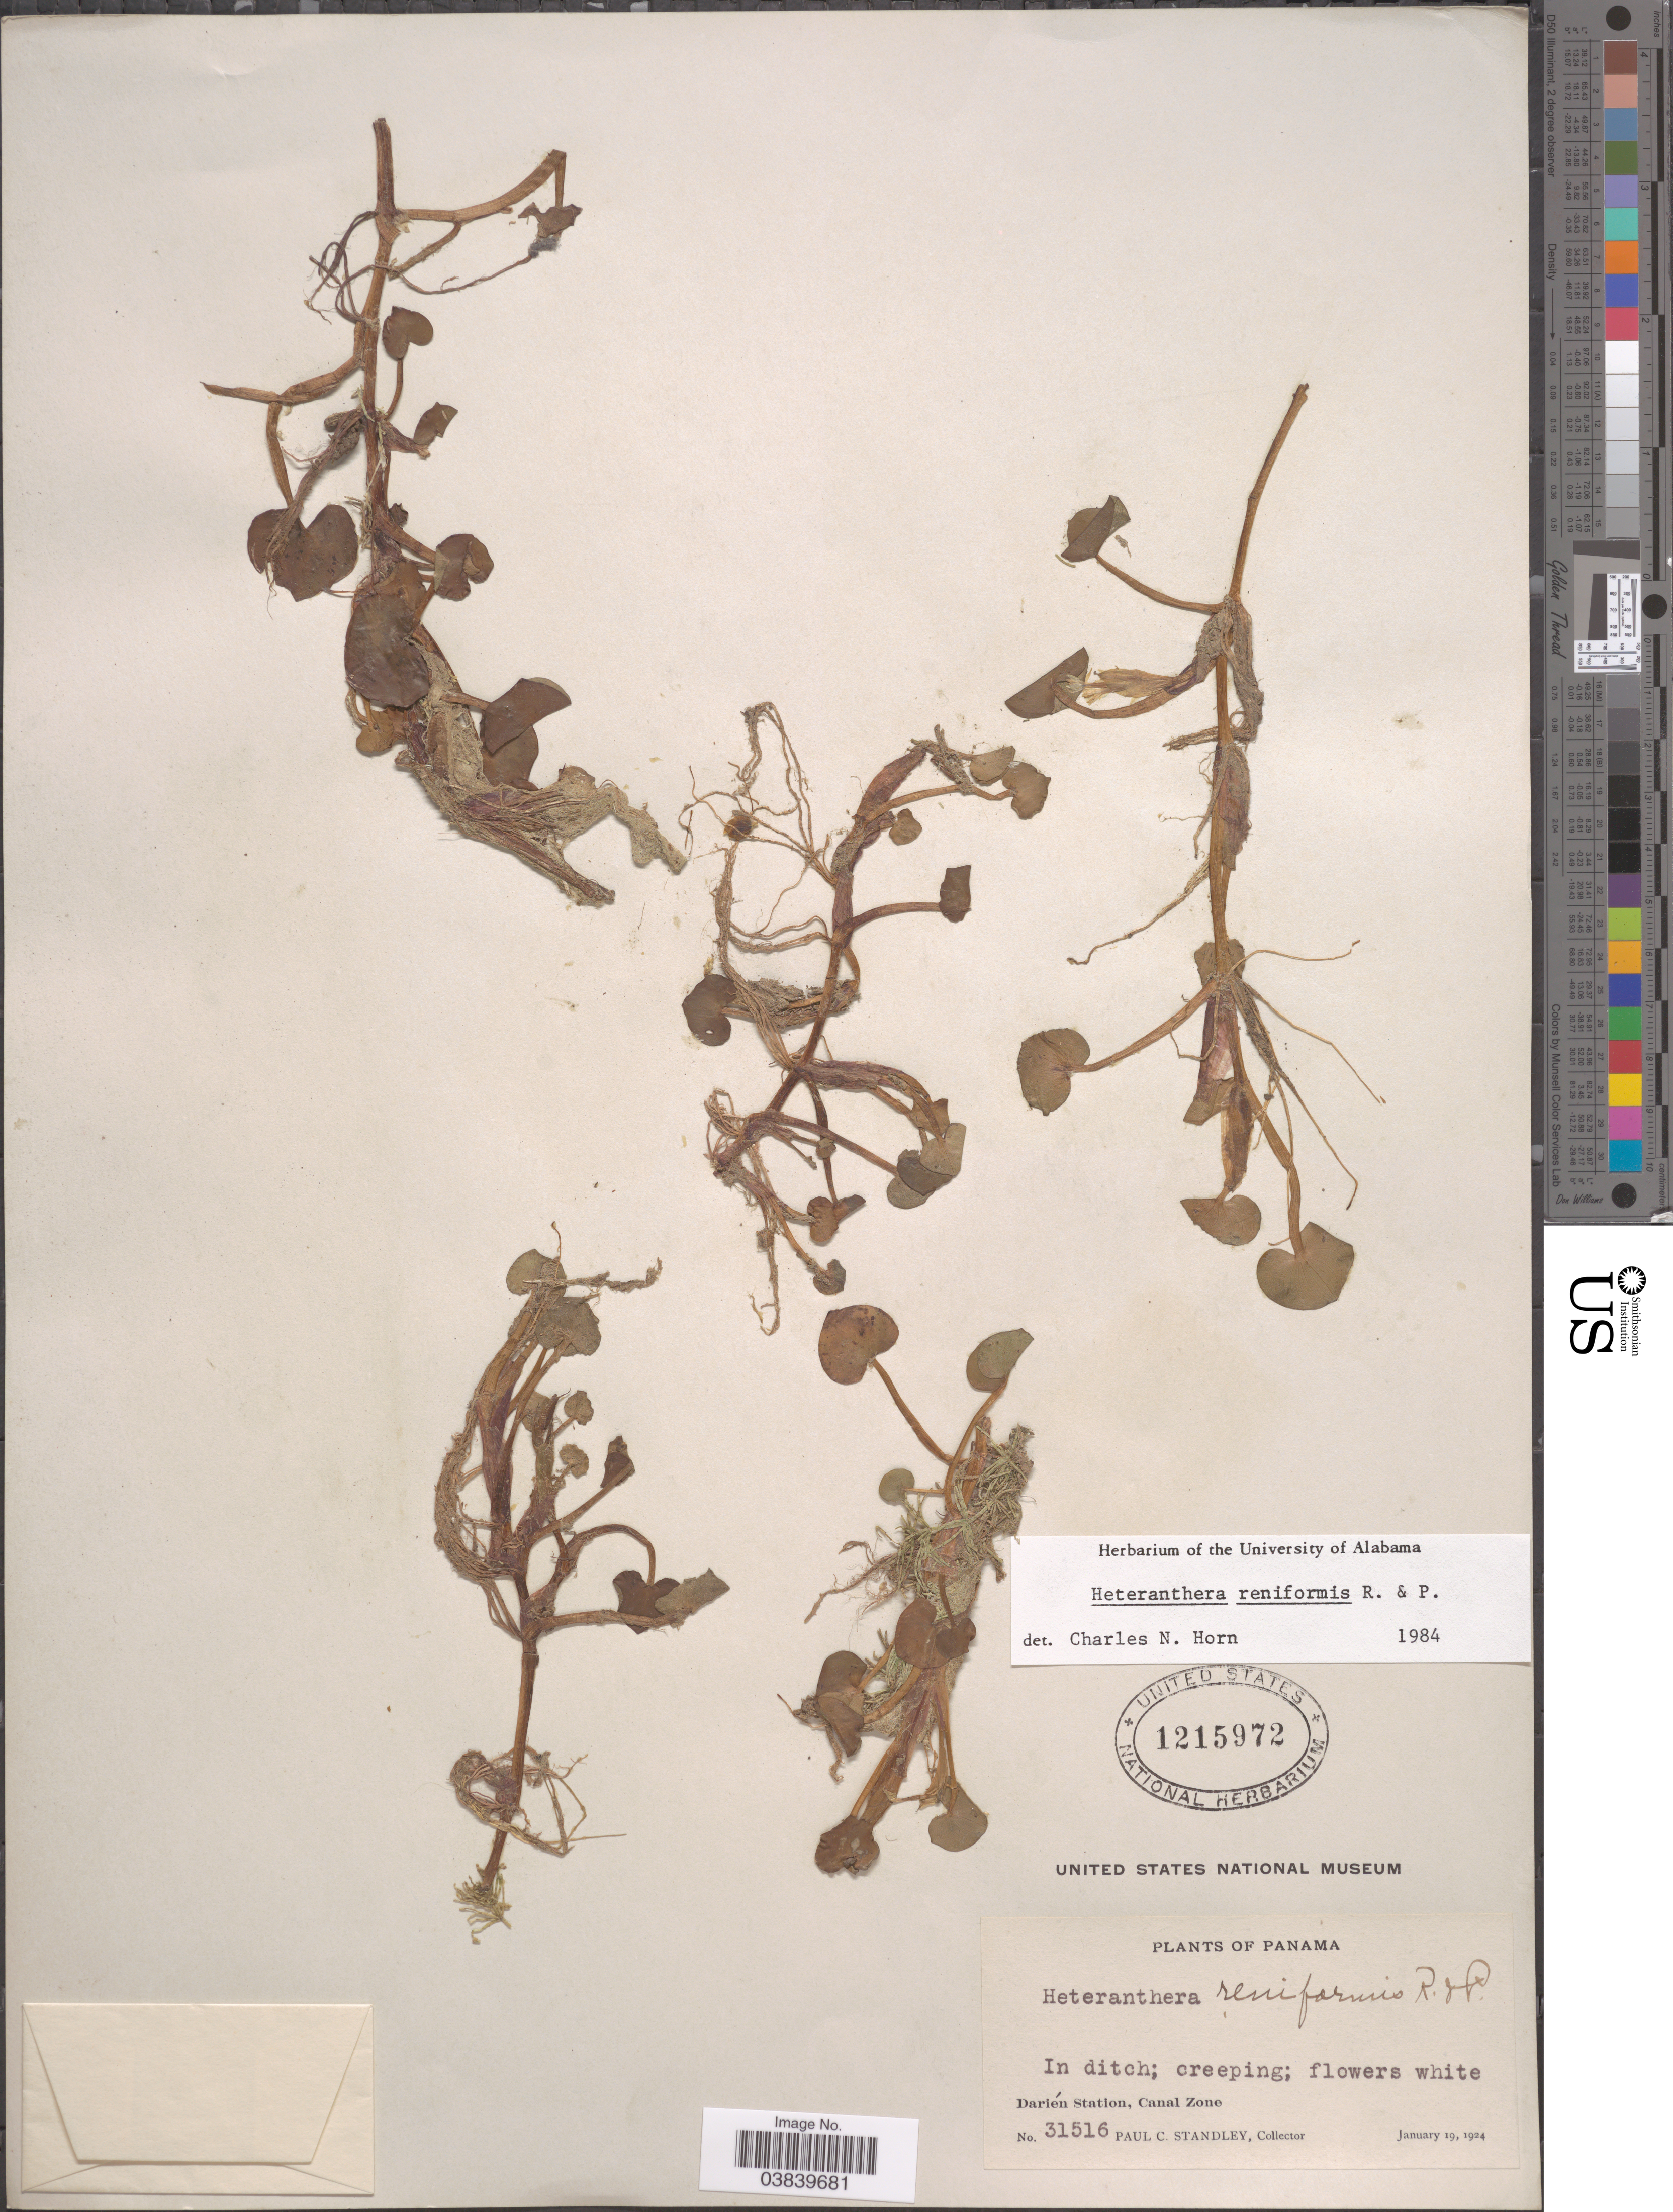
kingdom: Plantae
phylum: Tracheophyta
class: Liliopsida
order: Commelinales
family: Pontederiaceae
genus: Heteranthera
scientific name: Heteranthera reniformis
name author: Ruiz & Pav.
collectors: P. C. Standley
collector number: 31516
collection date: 1924-01-19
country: Panama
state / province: Colón / Panamá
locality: Darién Station, Canal Zone.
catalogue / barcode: US 1215972